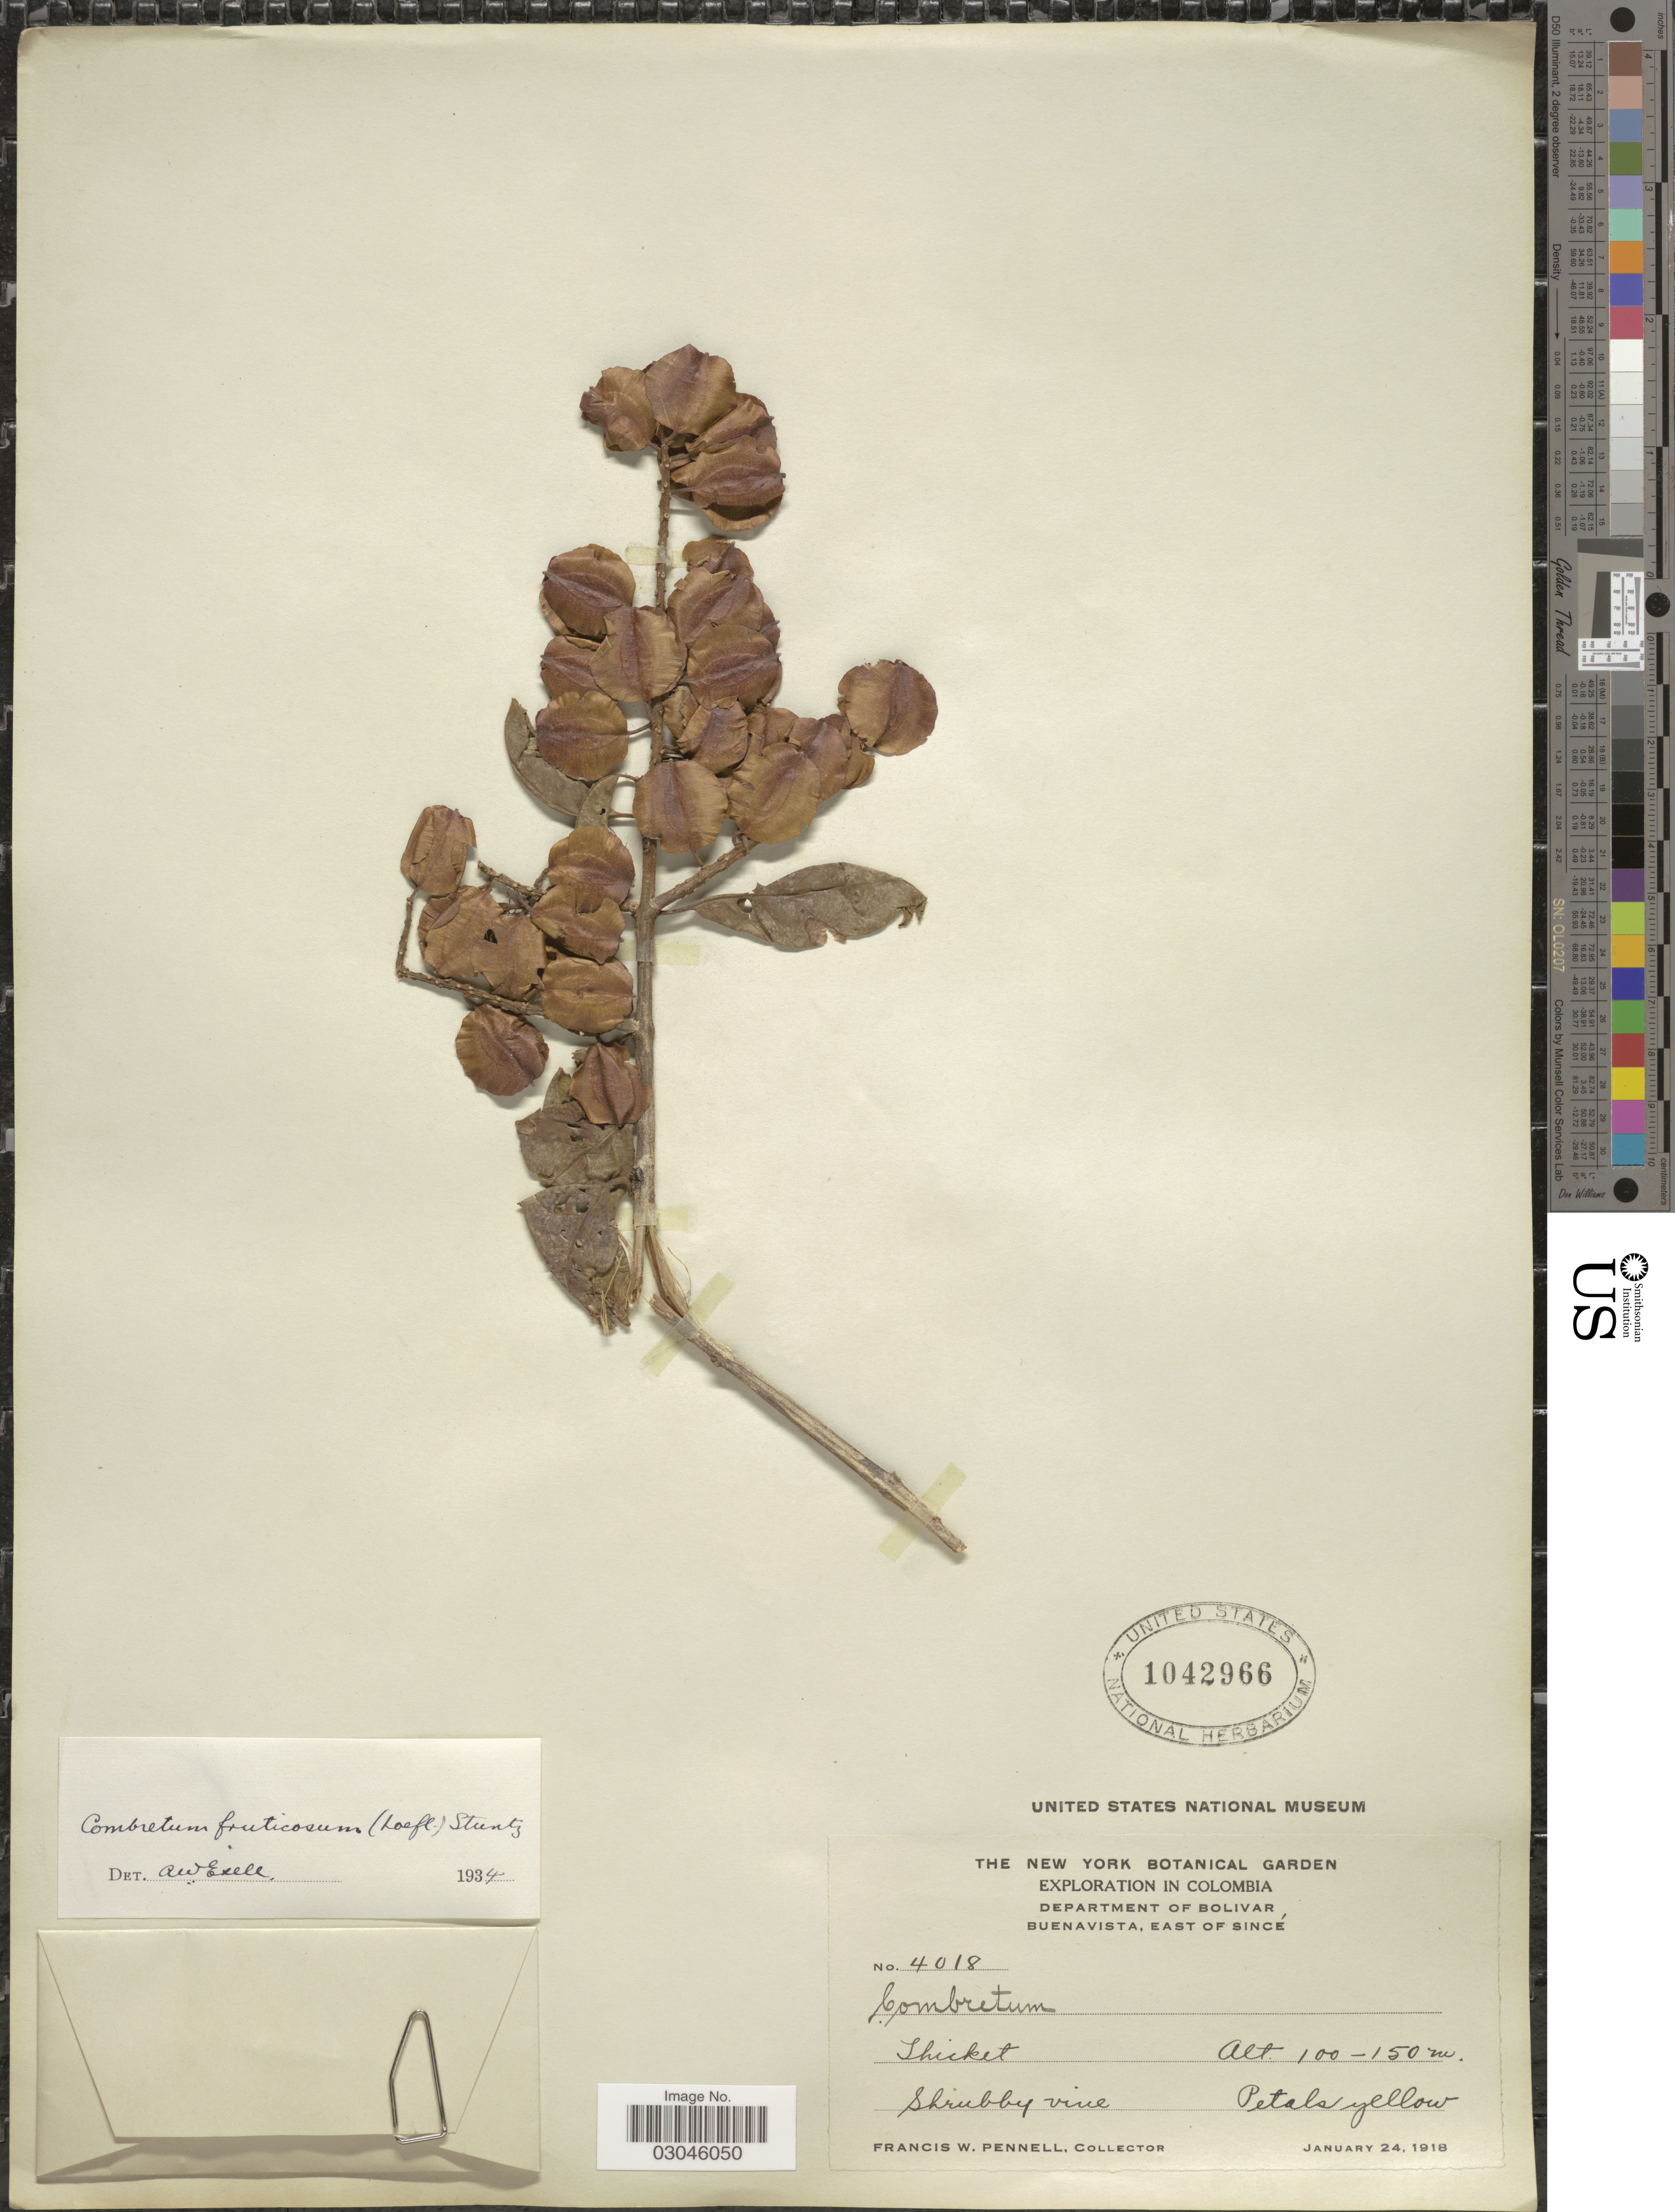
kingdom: Plantae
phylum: Tracheophyta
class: Magnoliopsida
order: Myrtales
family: Combretaceae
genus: Combretum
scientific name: Combretum fruticosum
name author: (Loefl.) Stuntz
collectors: F. W. Pennell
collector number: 4018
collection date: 1918-01-24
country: Colombia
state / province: Bolívar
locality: Department of Bolivar. Buenavista, East of Sincé.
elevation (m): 100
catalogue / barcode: US 1042966